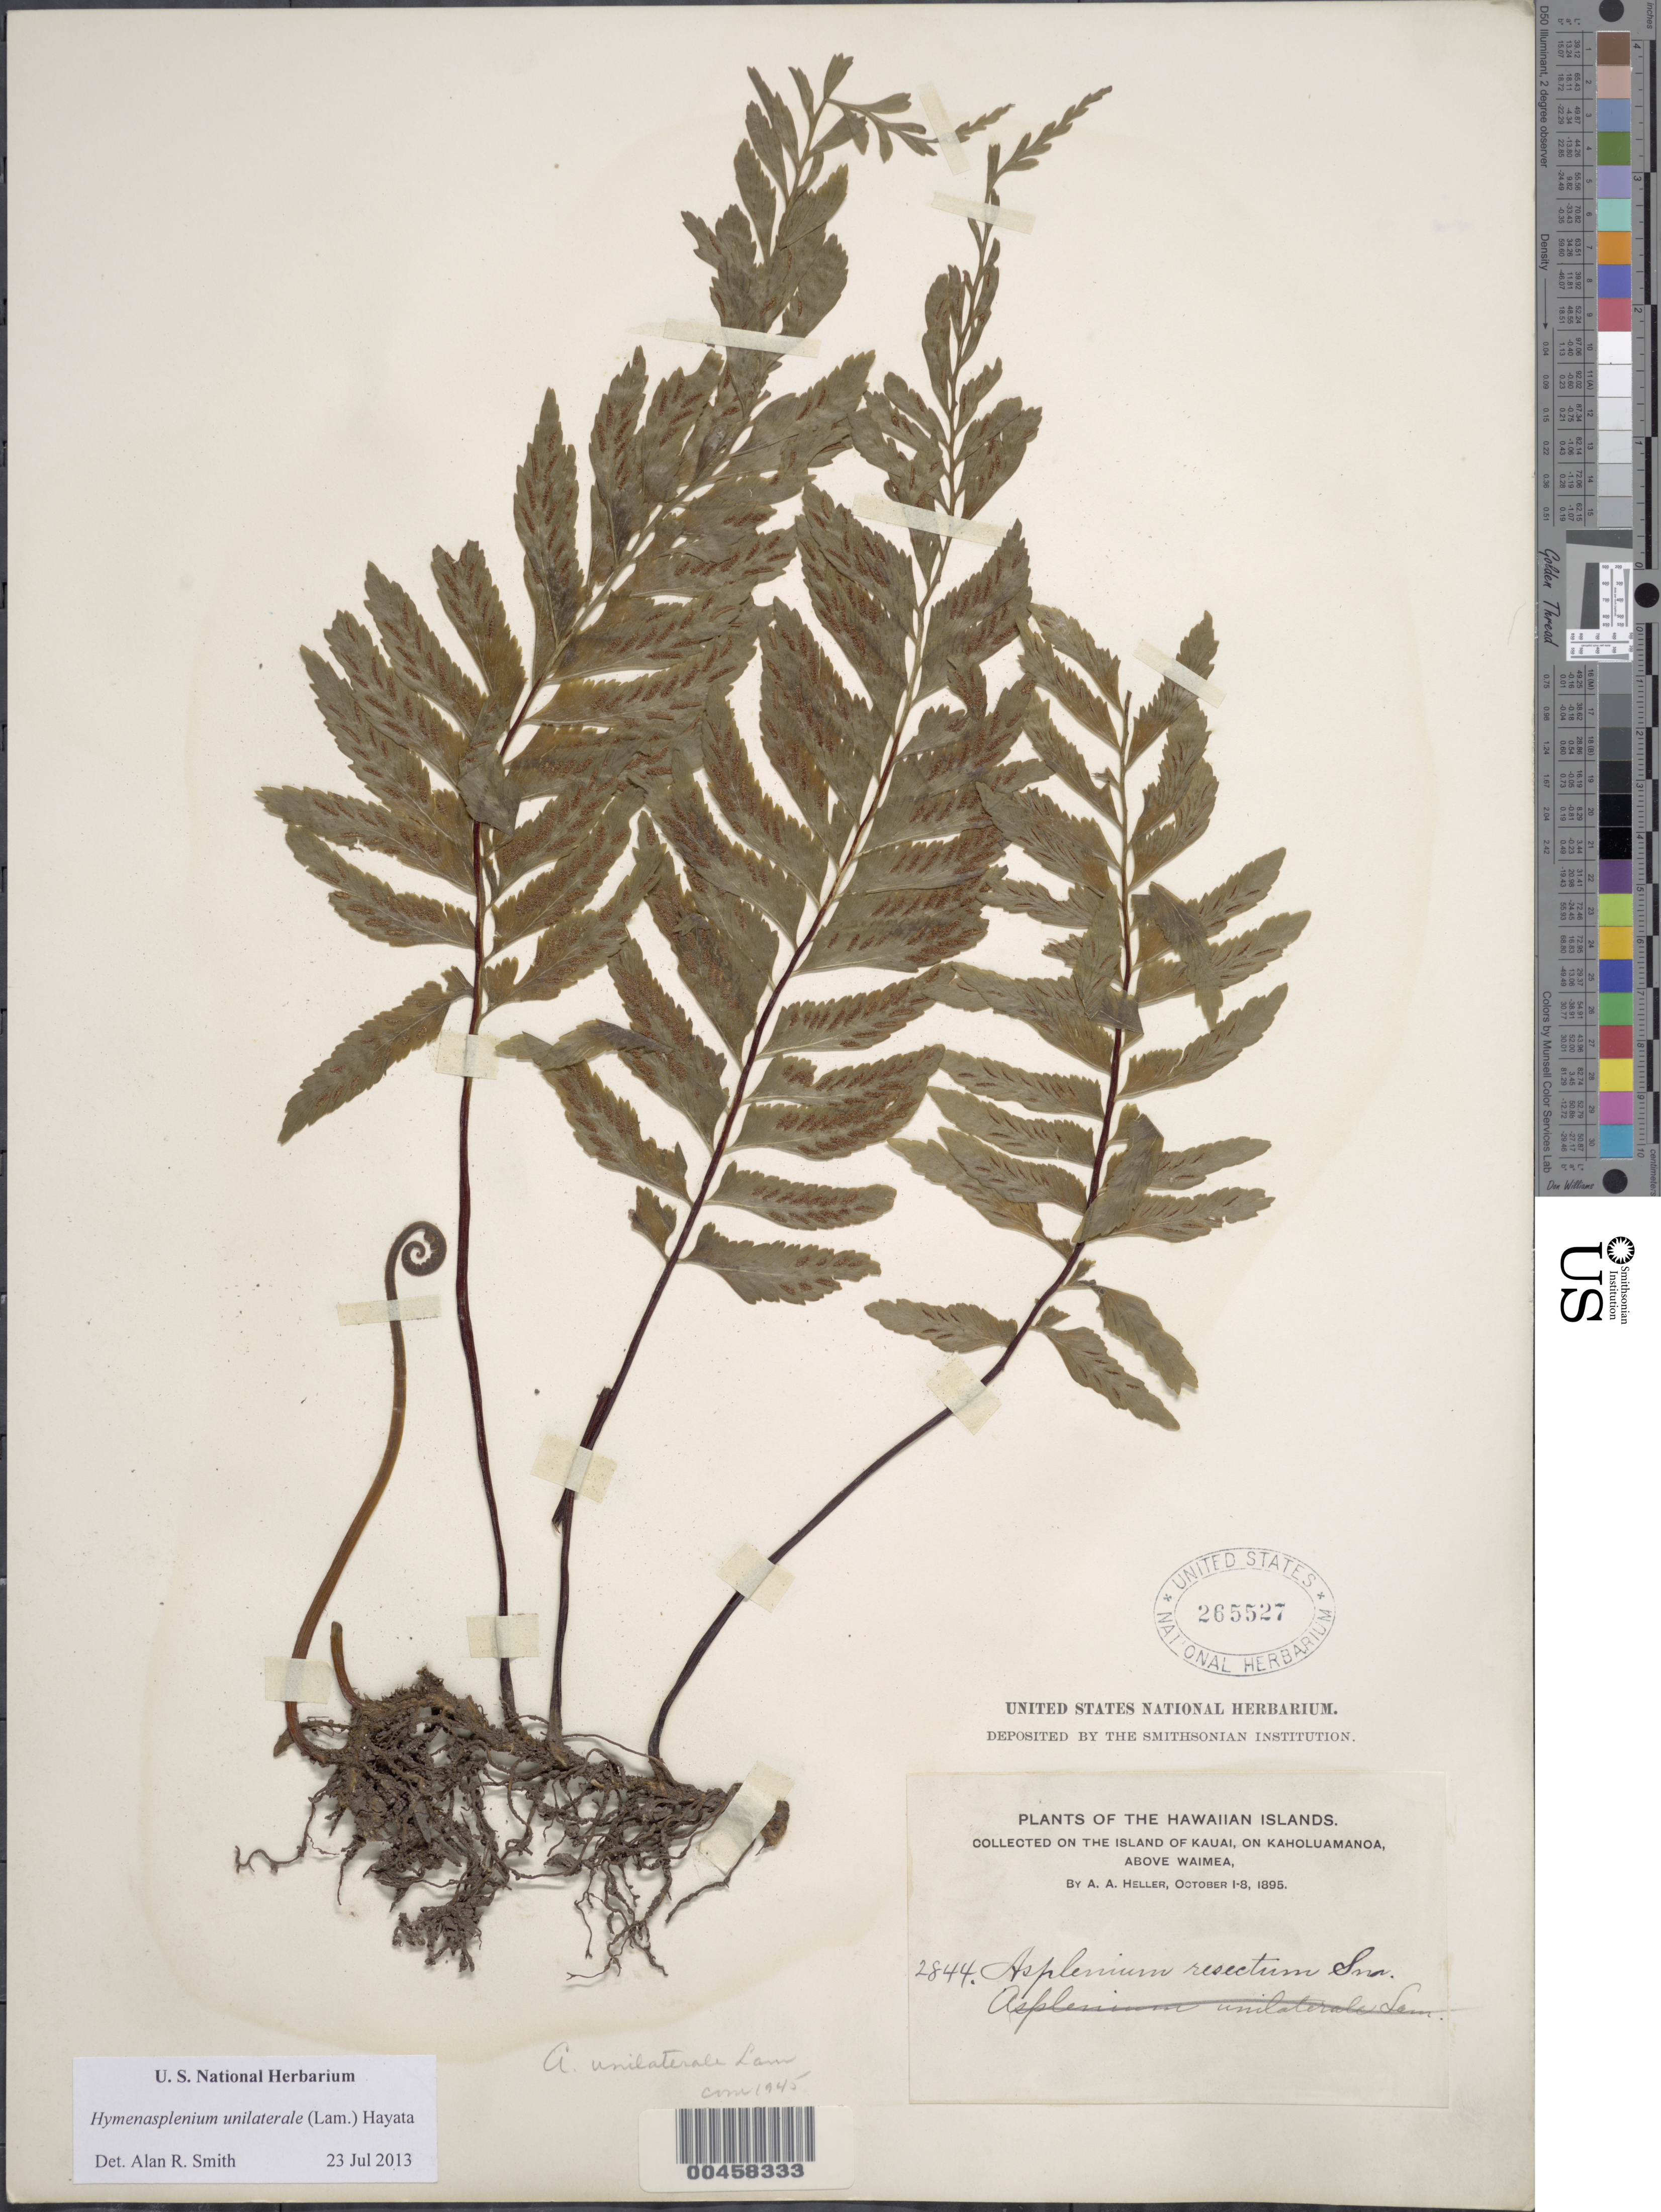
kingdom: Plantae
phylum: Tracheophyta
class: Polypodiopsida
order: Polypodiales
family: Aspleniaceae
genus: Hymenasplenium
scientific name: Hymenasplenium unilaterale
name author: (Lam.) Hayata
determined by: Smith, Alan R., (UC)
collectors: A. A. Heller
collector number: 2844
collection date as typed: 1 Oct 1895 to 8 Oct 1895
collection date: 1895-10-01/1895-10-08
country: United States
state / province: Hawaii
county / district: Kauai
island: Kaua'i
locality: On Kaholuamanoa, above Waimea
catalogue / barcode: US 265527